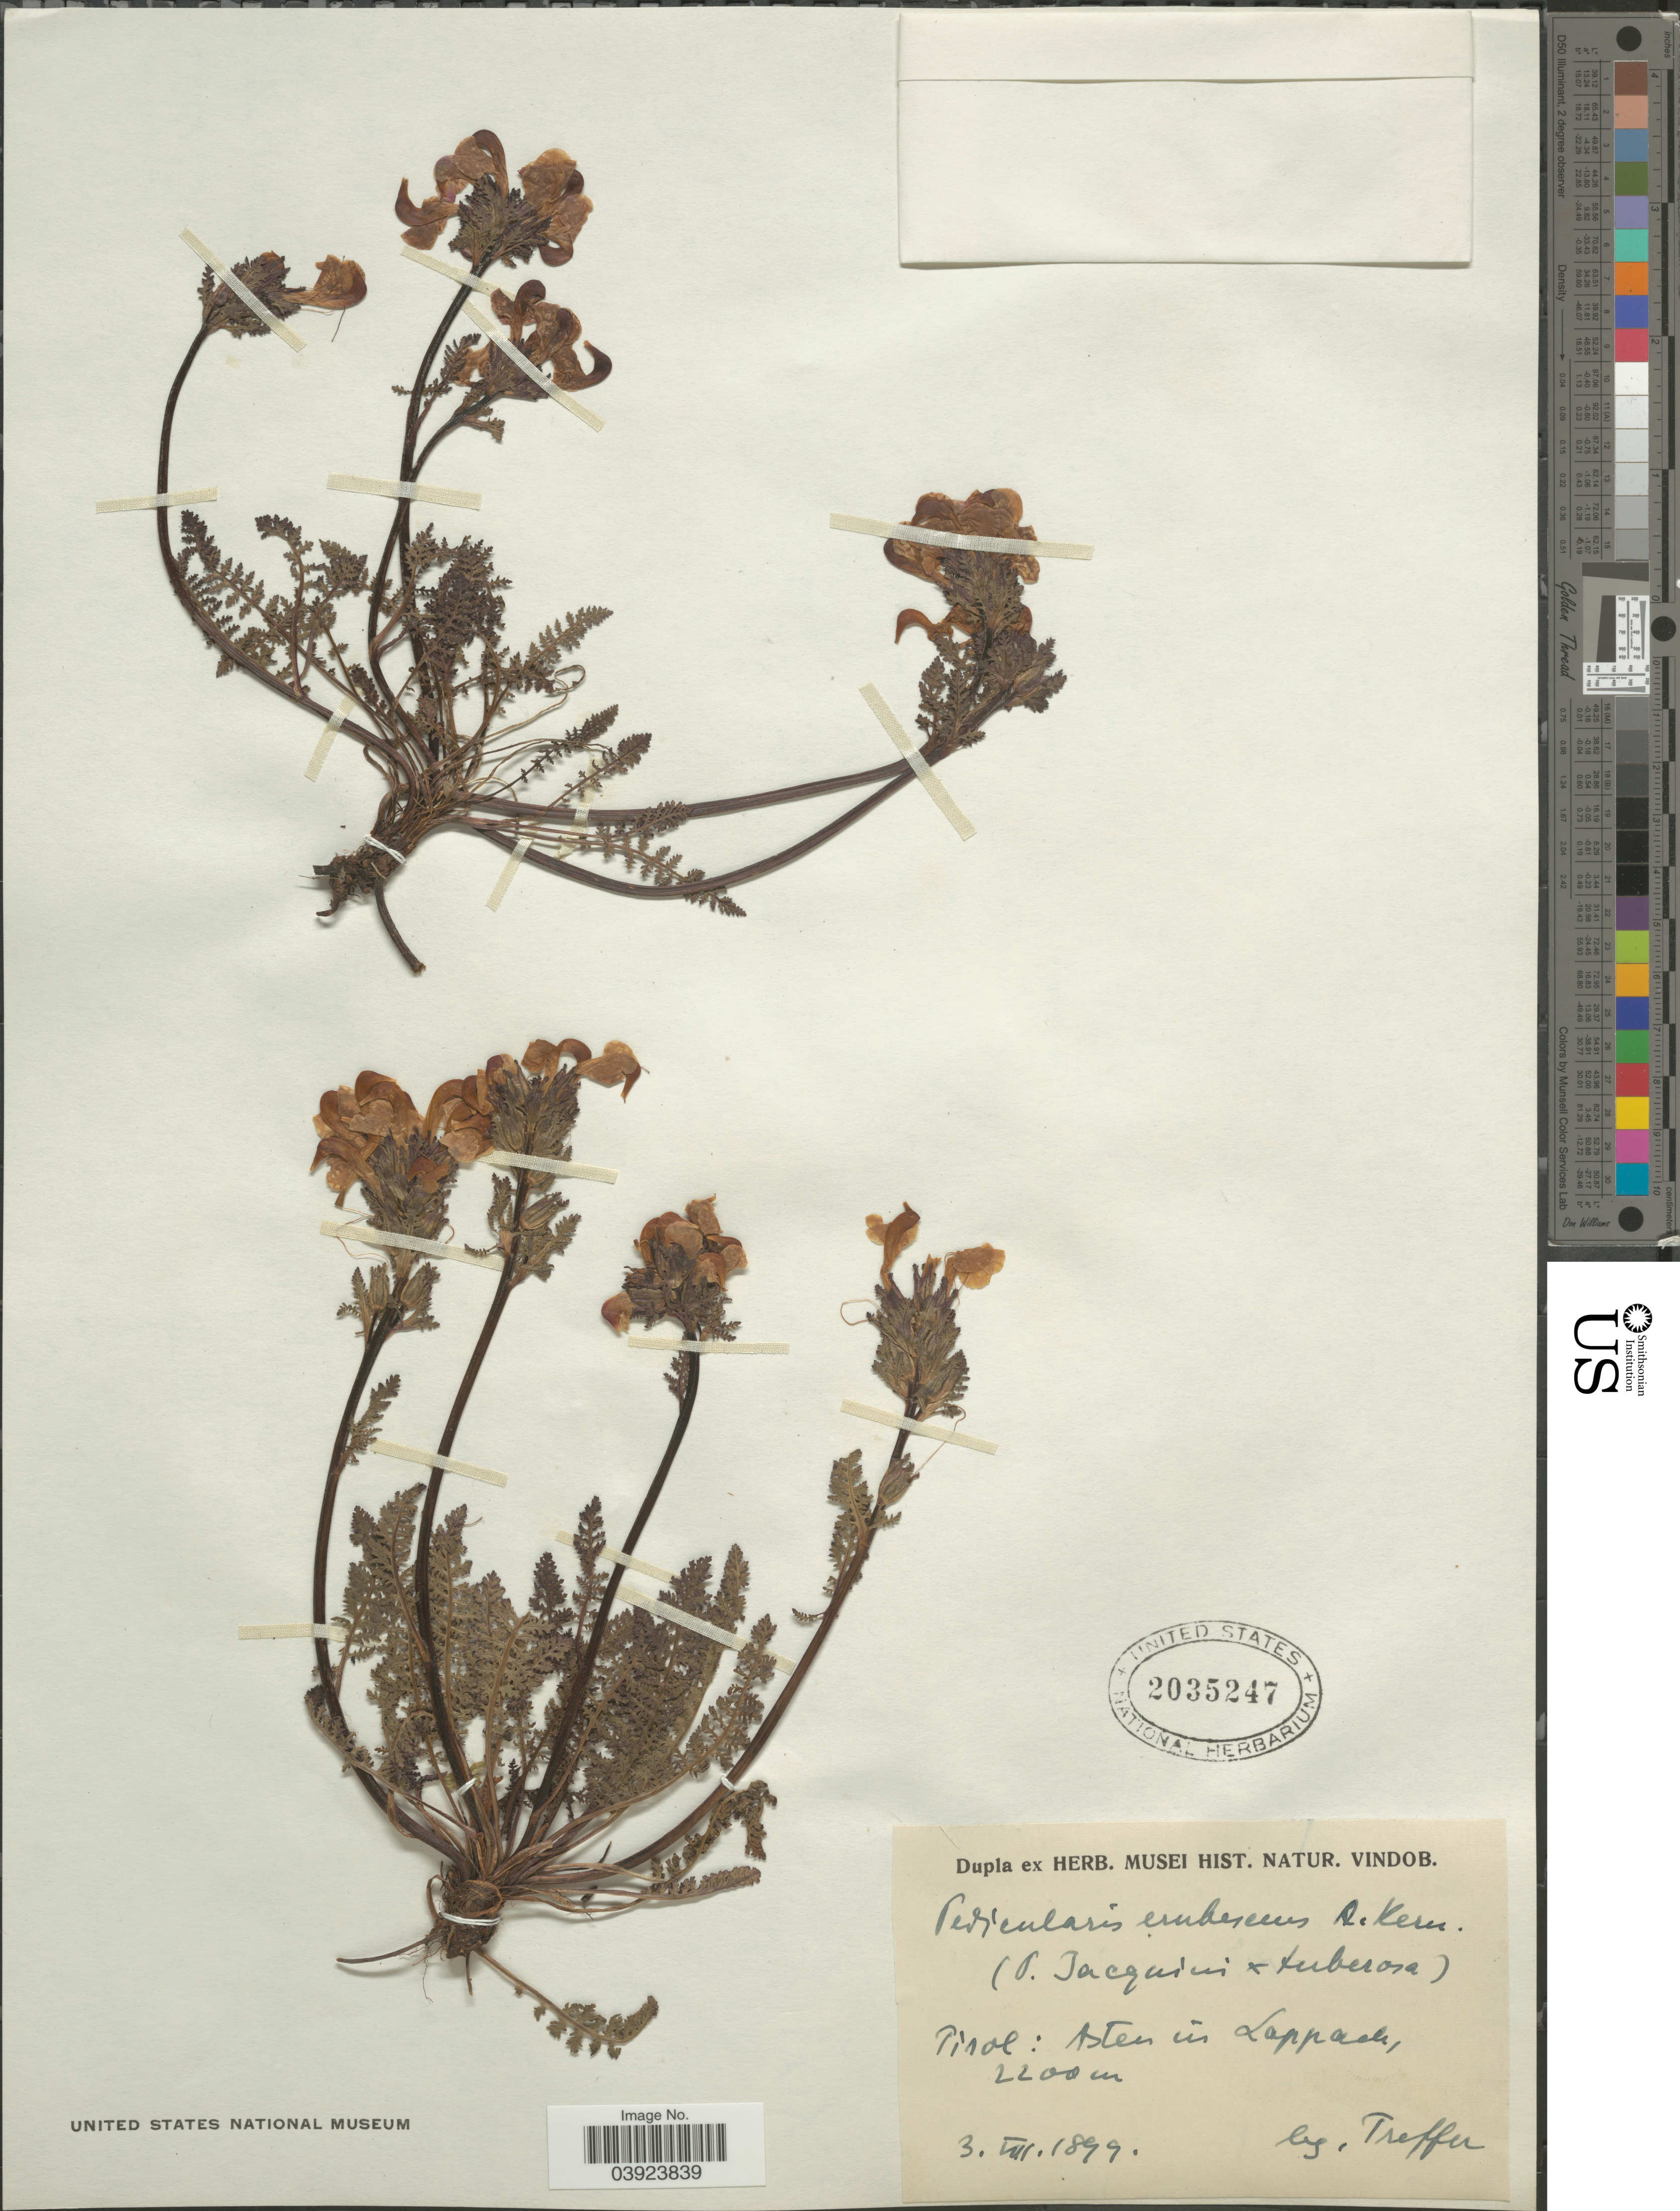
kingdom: Plantae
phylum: Tracheophyta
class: Magnoliopsida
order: Lamiales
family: Orobanchaceae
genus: Pedicularis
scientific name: Pedicularis erubescens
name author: A. Kern. ex Caruel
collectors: Treffer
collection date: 1899-08-03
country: Austria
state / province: Tirol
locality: Asten in Lappach.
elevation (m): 2200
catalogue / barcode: US 2035247